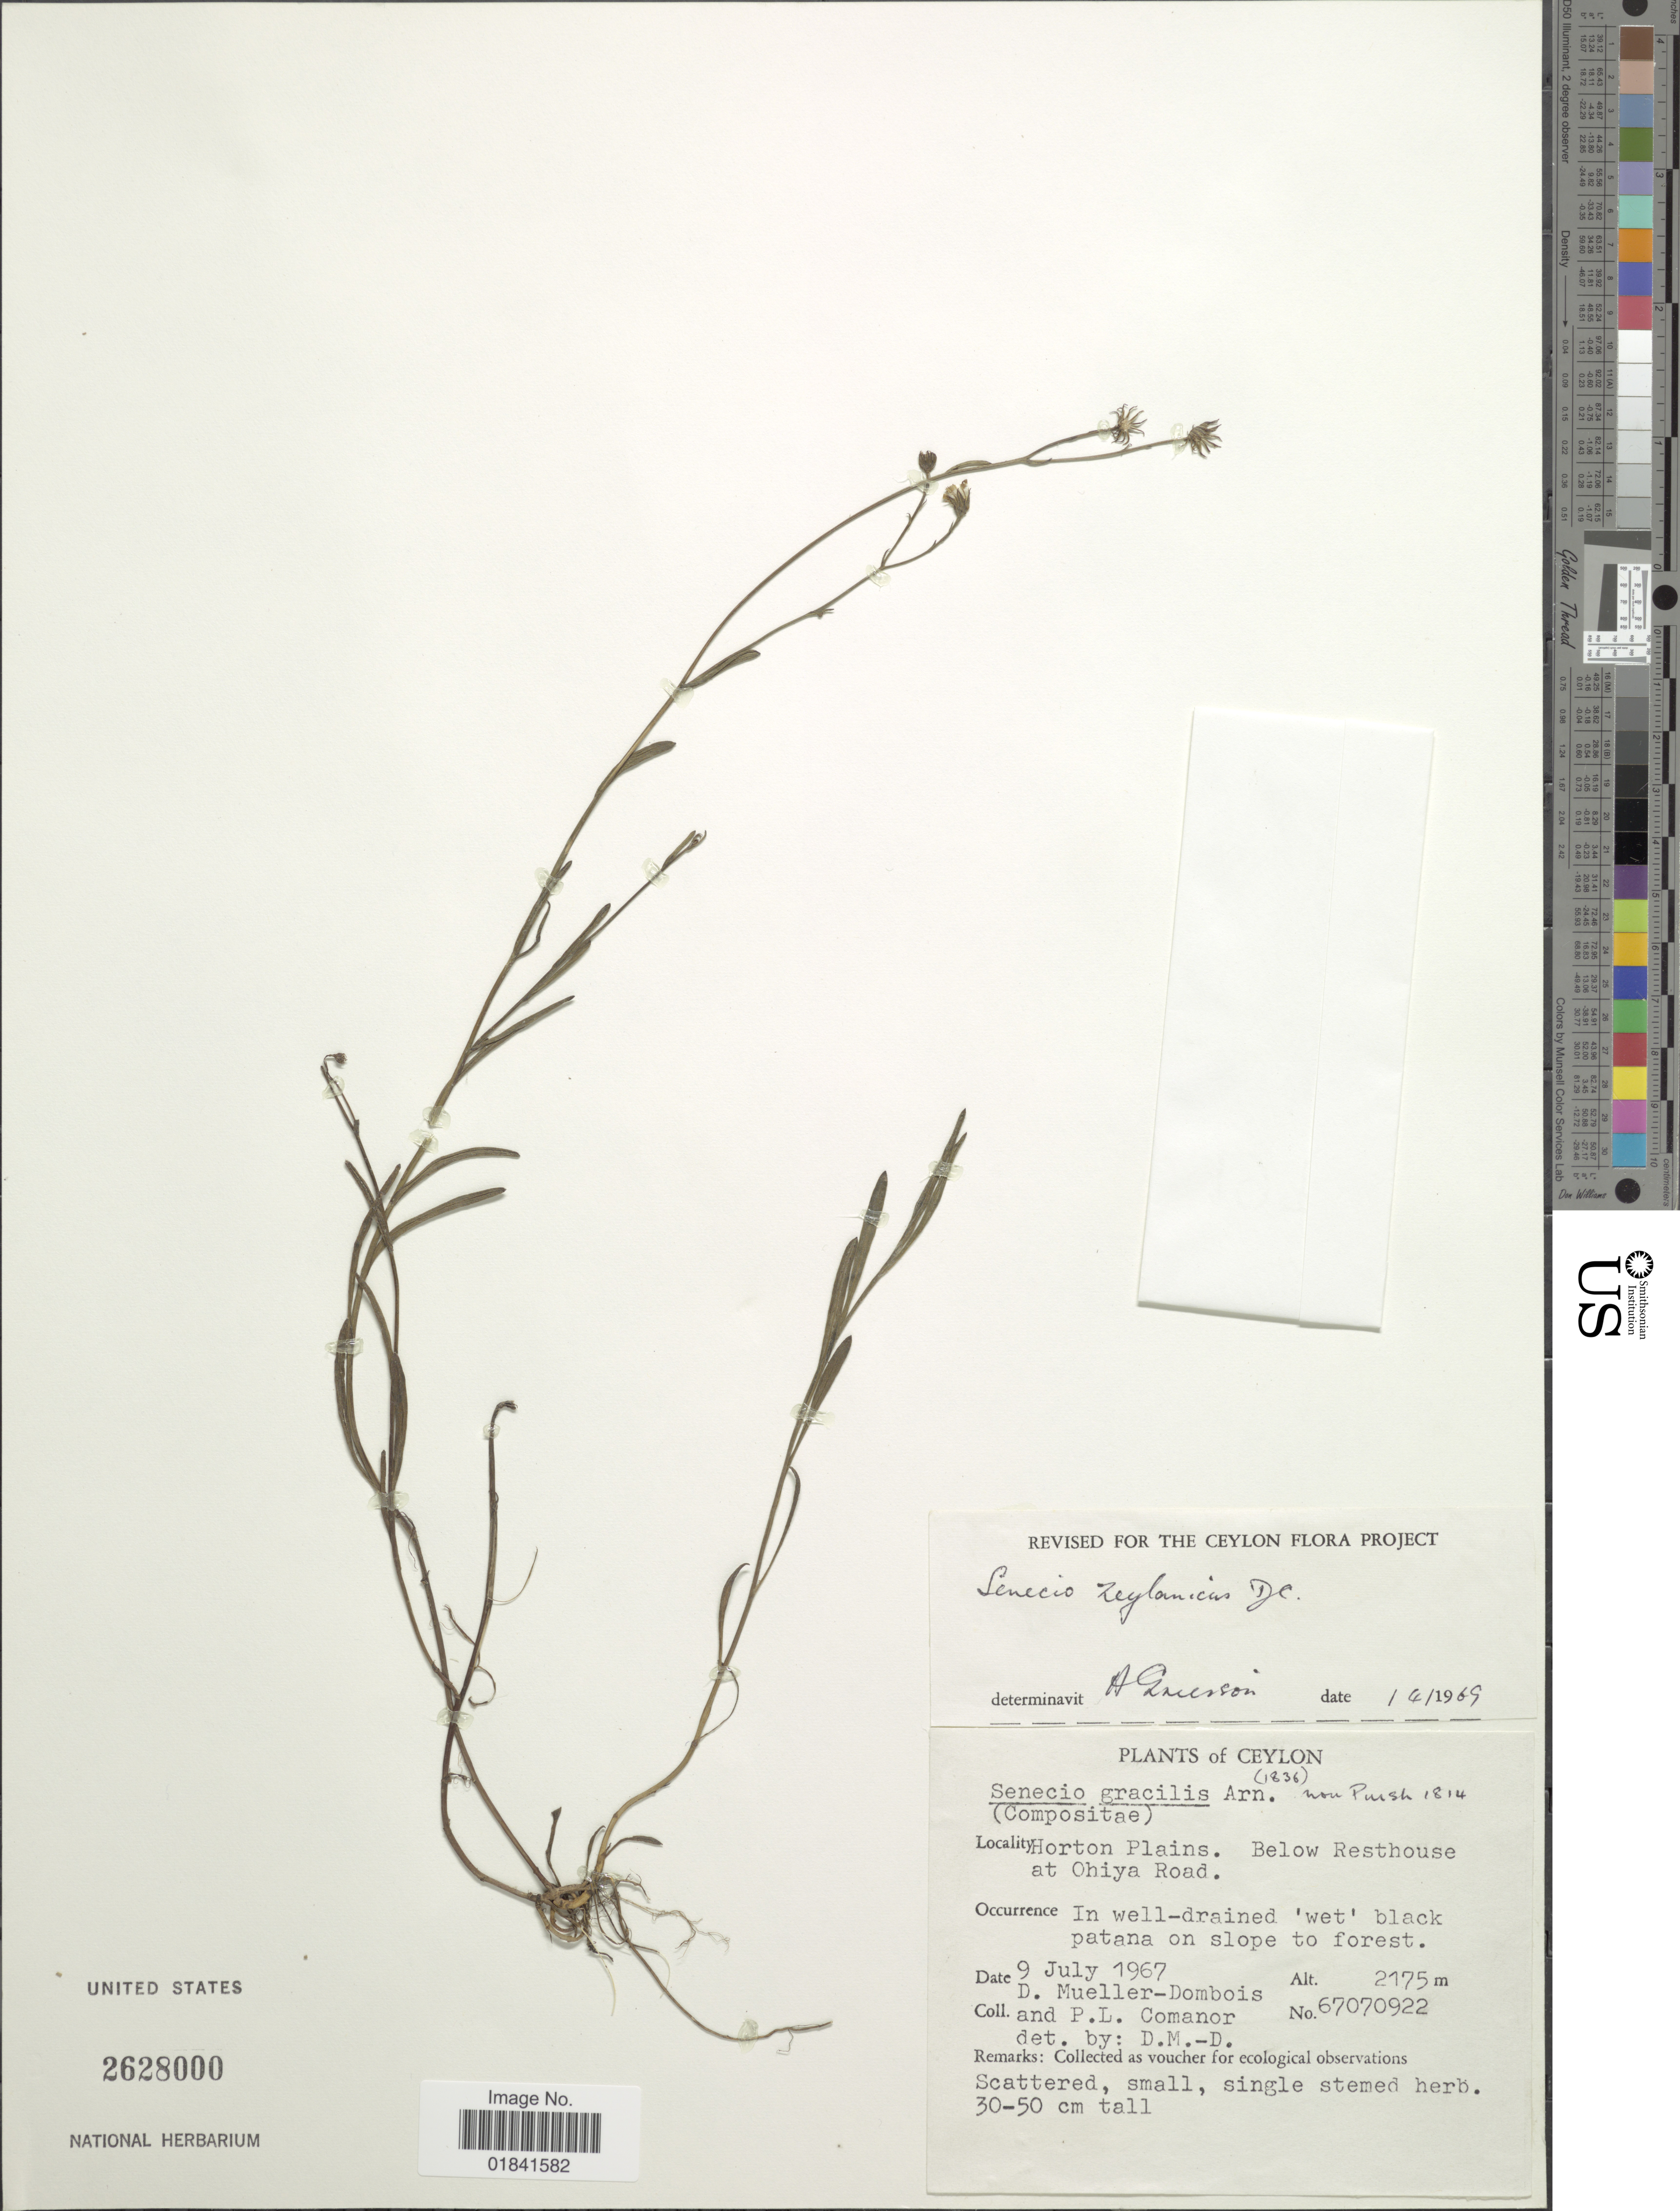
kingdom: Plantae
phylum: Tracheophyta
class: Magnoliopsida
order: Asterales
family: Asteraceae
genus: Senecio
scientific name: Senecio zeylanicus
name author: DC.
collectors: D. Mueller-Dombois & P. Comanor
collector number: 67070922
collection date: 1967-07-09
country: Sri Lanka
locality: Ceylon, Horton Plains, Below Resthouse at Ohiya Road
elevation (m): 2175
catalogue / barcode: US 2628000